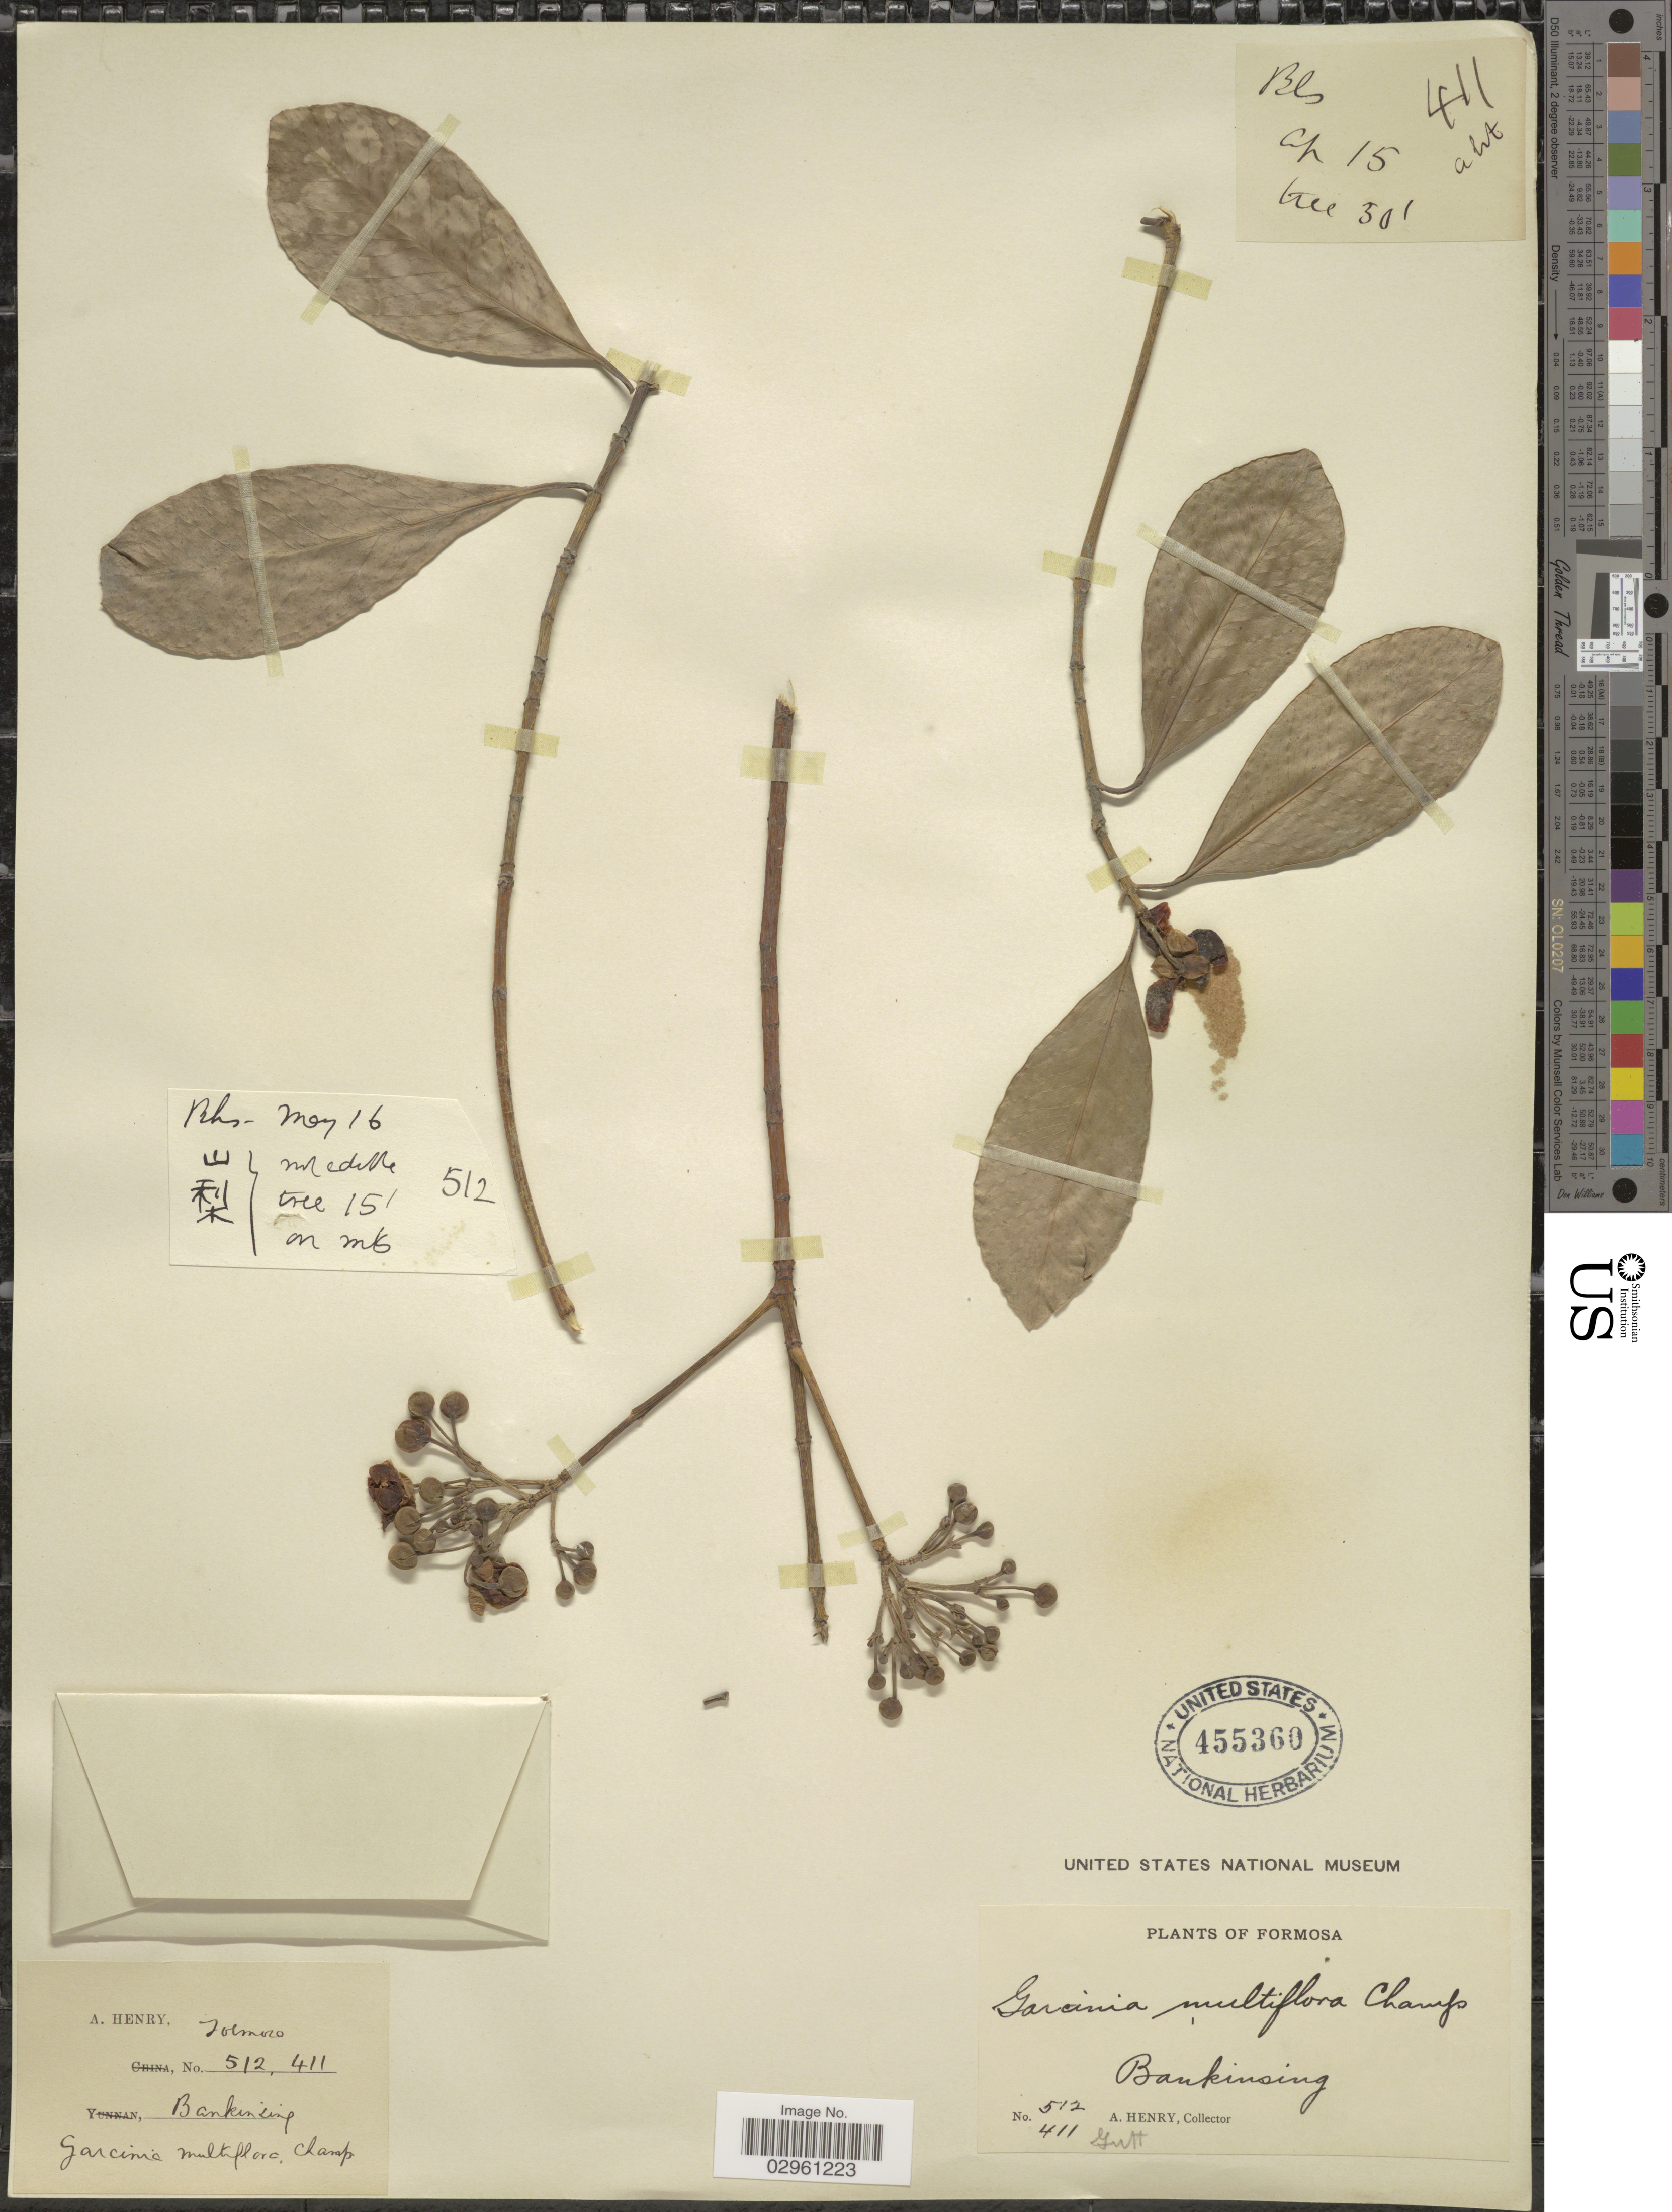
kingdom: Plantae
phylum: Tracheophyta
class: Magnoliopsida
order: Malpighiales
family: Clusiaceae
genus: Garcinia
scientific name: Garcinia multiflora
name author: Champ. ex Benth.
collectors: A. Henry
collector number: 512/411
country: Taiwan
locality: Formosa. Bankinsing.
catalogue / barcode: US 455360